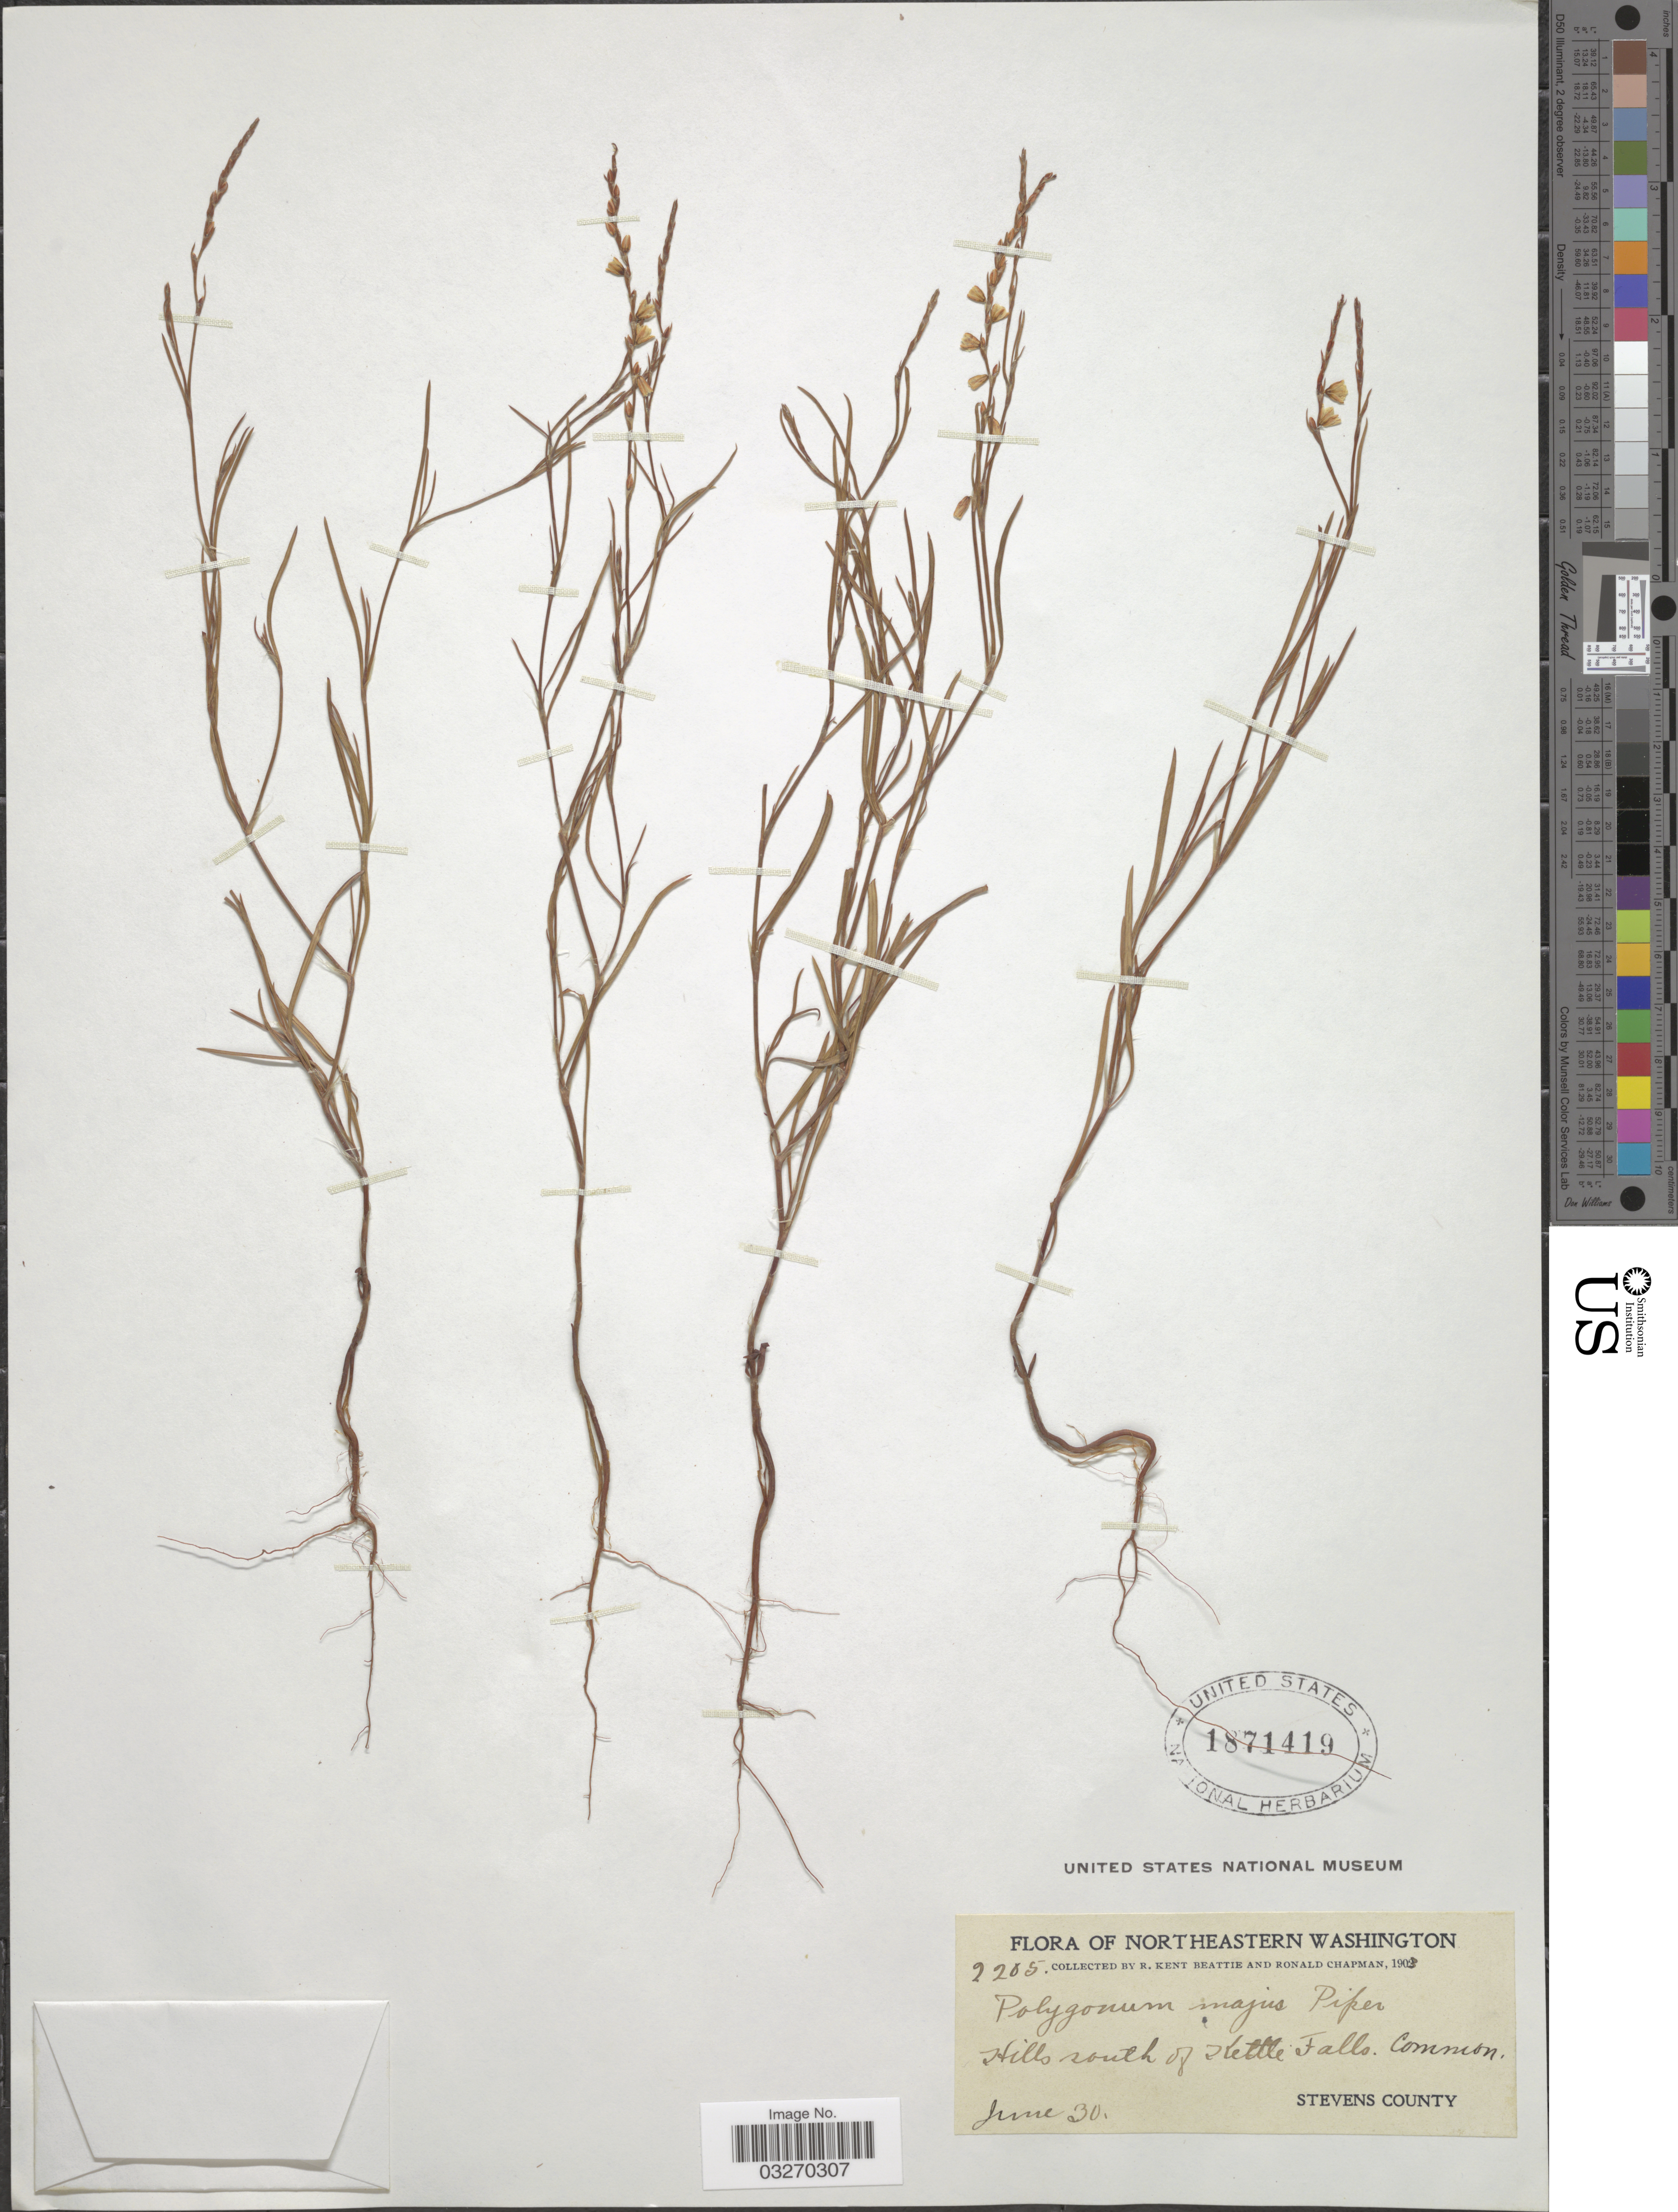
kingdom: Plantae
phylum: Tracheophyta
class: Magnoliopsida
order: Caryophyllales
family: Polygonaceae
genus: Polygonum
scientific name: Polygonum majus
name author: (Meisn.) Piper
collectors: R. K. Beattie & R. Chapman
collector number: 2205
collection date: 1903-06-30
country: United States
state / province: Washington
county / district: Stevens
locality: Northeastern Washington. Hills south of Kettle Falls. Stevens County.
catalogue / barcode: US 1871419